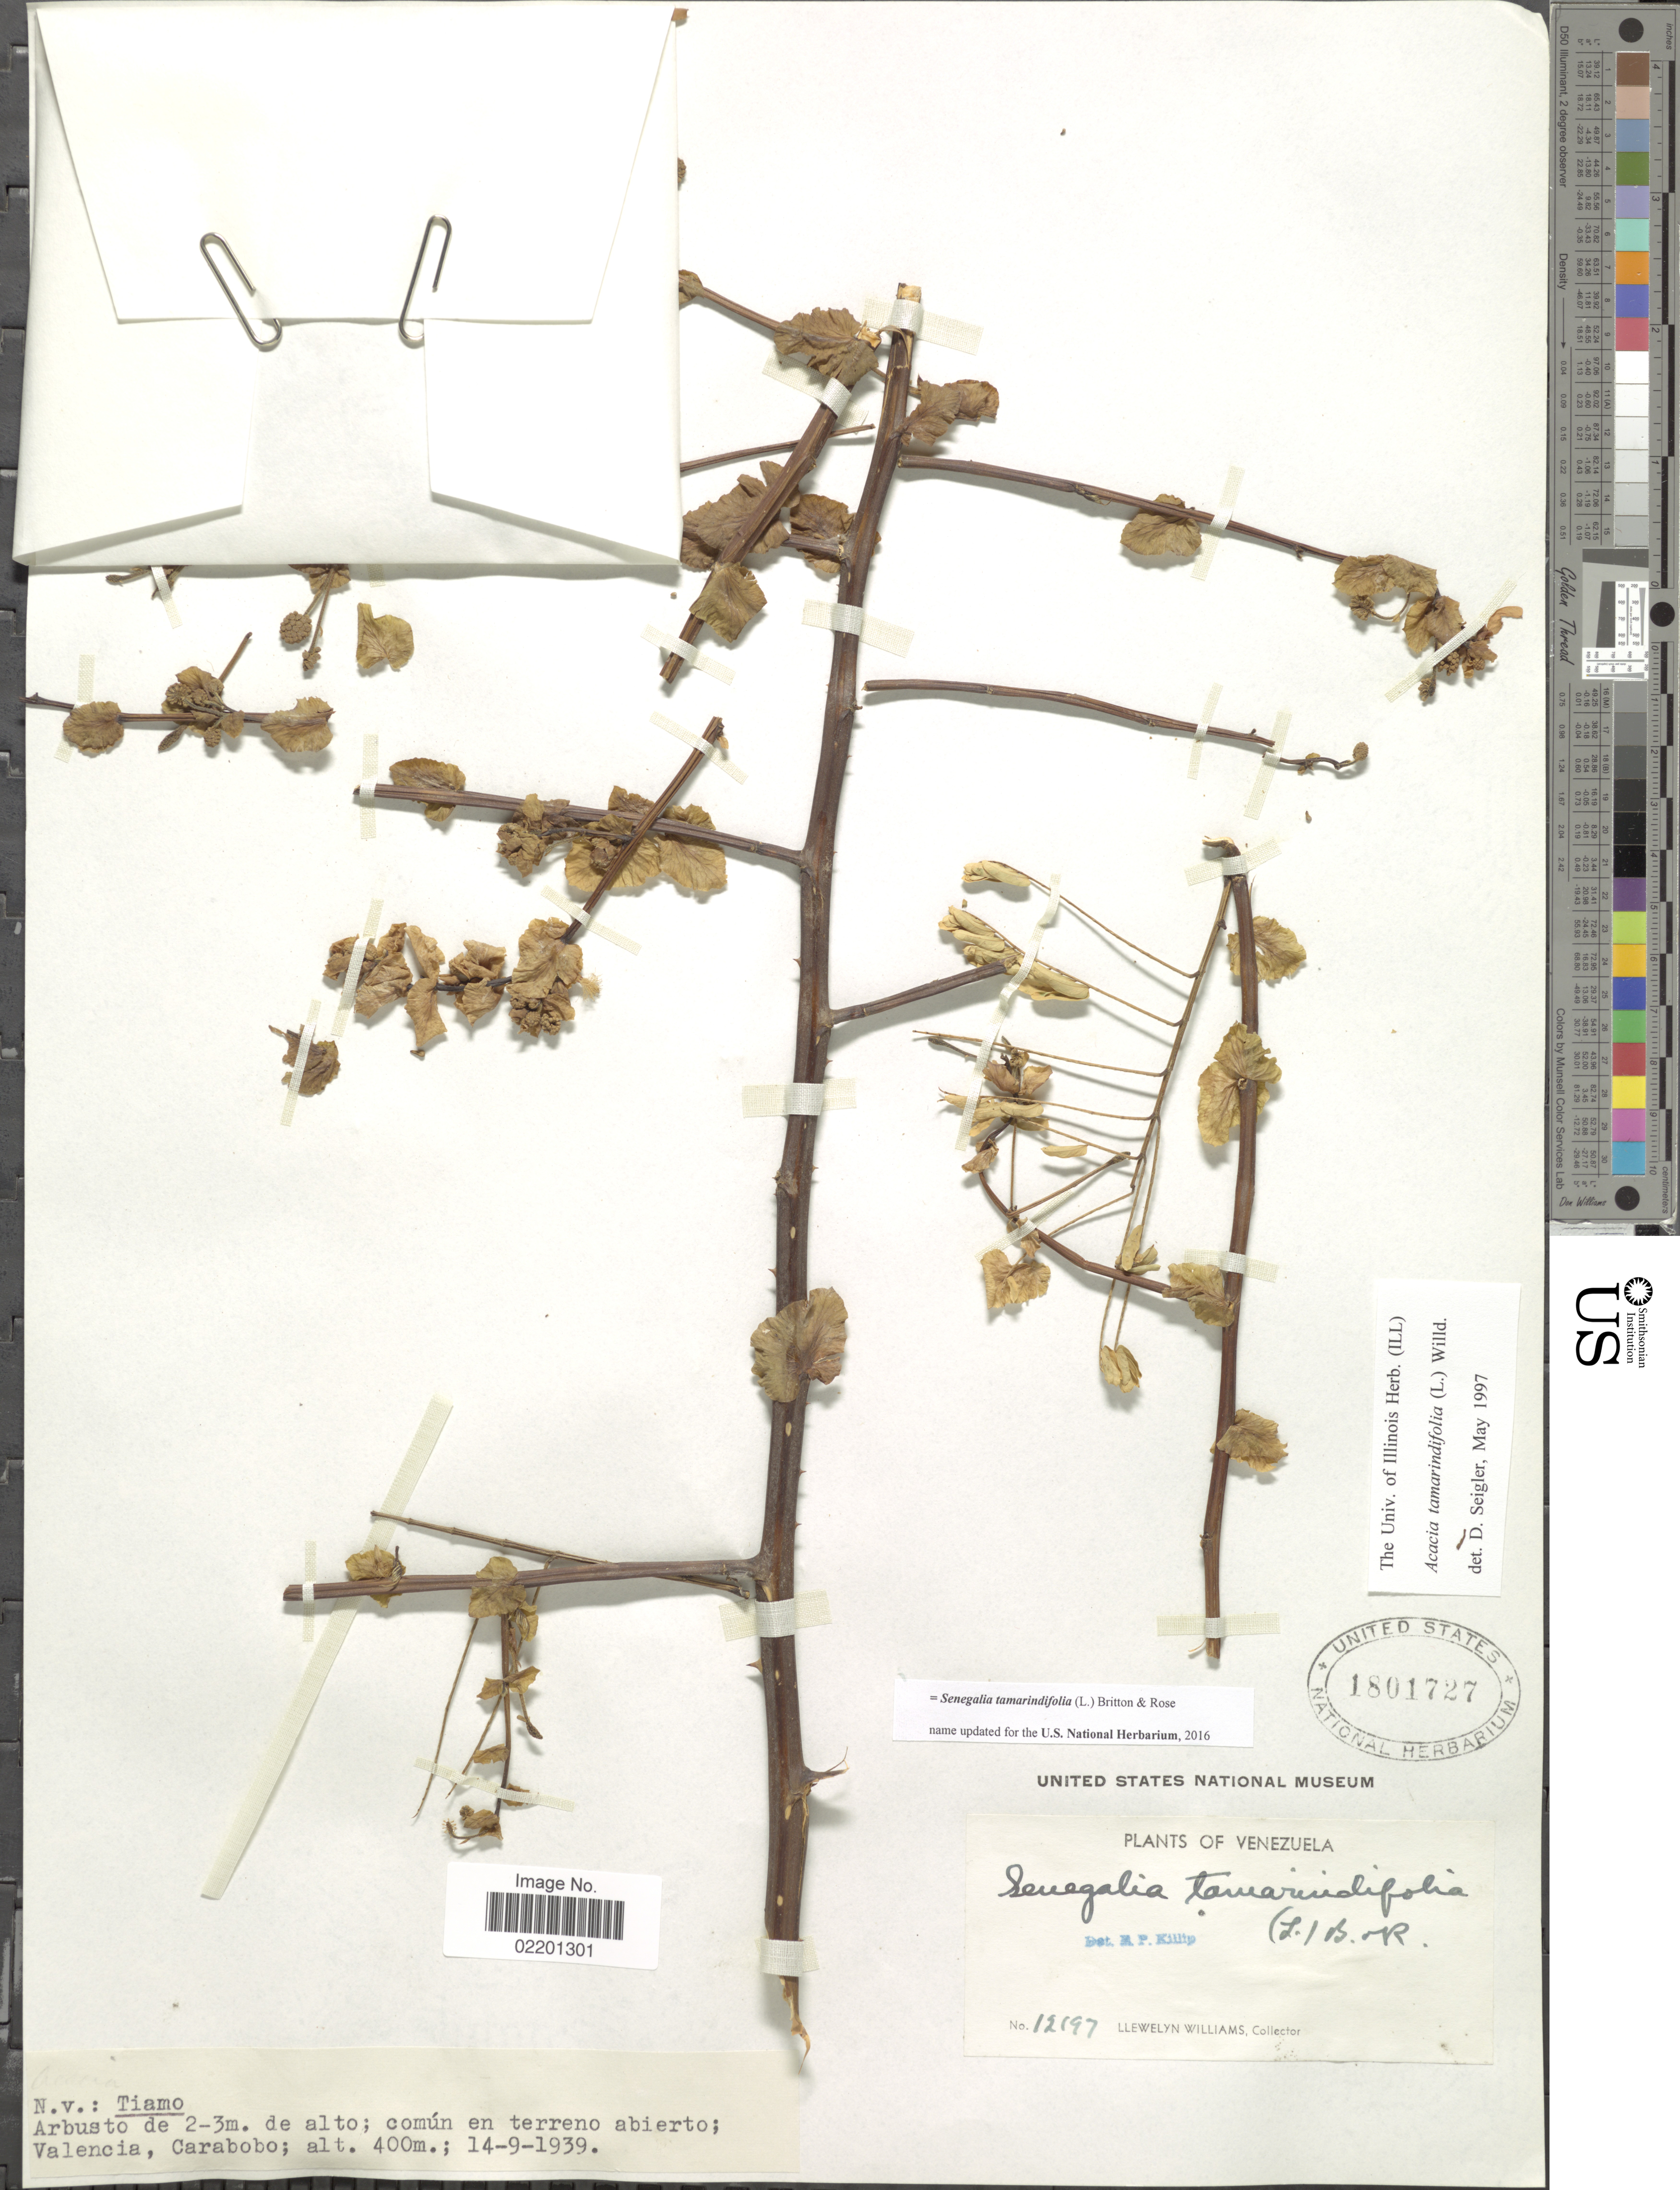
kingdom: Plantae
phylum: Tracheophyta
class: Magnoliopsida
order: Fabales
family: Fabaceae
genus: Senegalia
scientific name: Senegalia tamarindifolia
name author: (L.) Britton & Rose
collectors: Ll. Williams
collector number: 12197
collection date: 1939-09-14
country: Venezuela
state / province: Carabobo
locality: Comun en terreno abierto Valencia, Carabobo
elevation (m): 400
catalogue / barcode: US 1801727